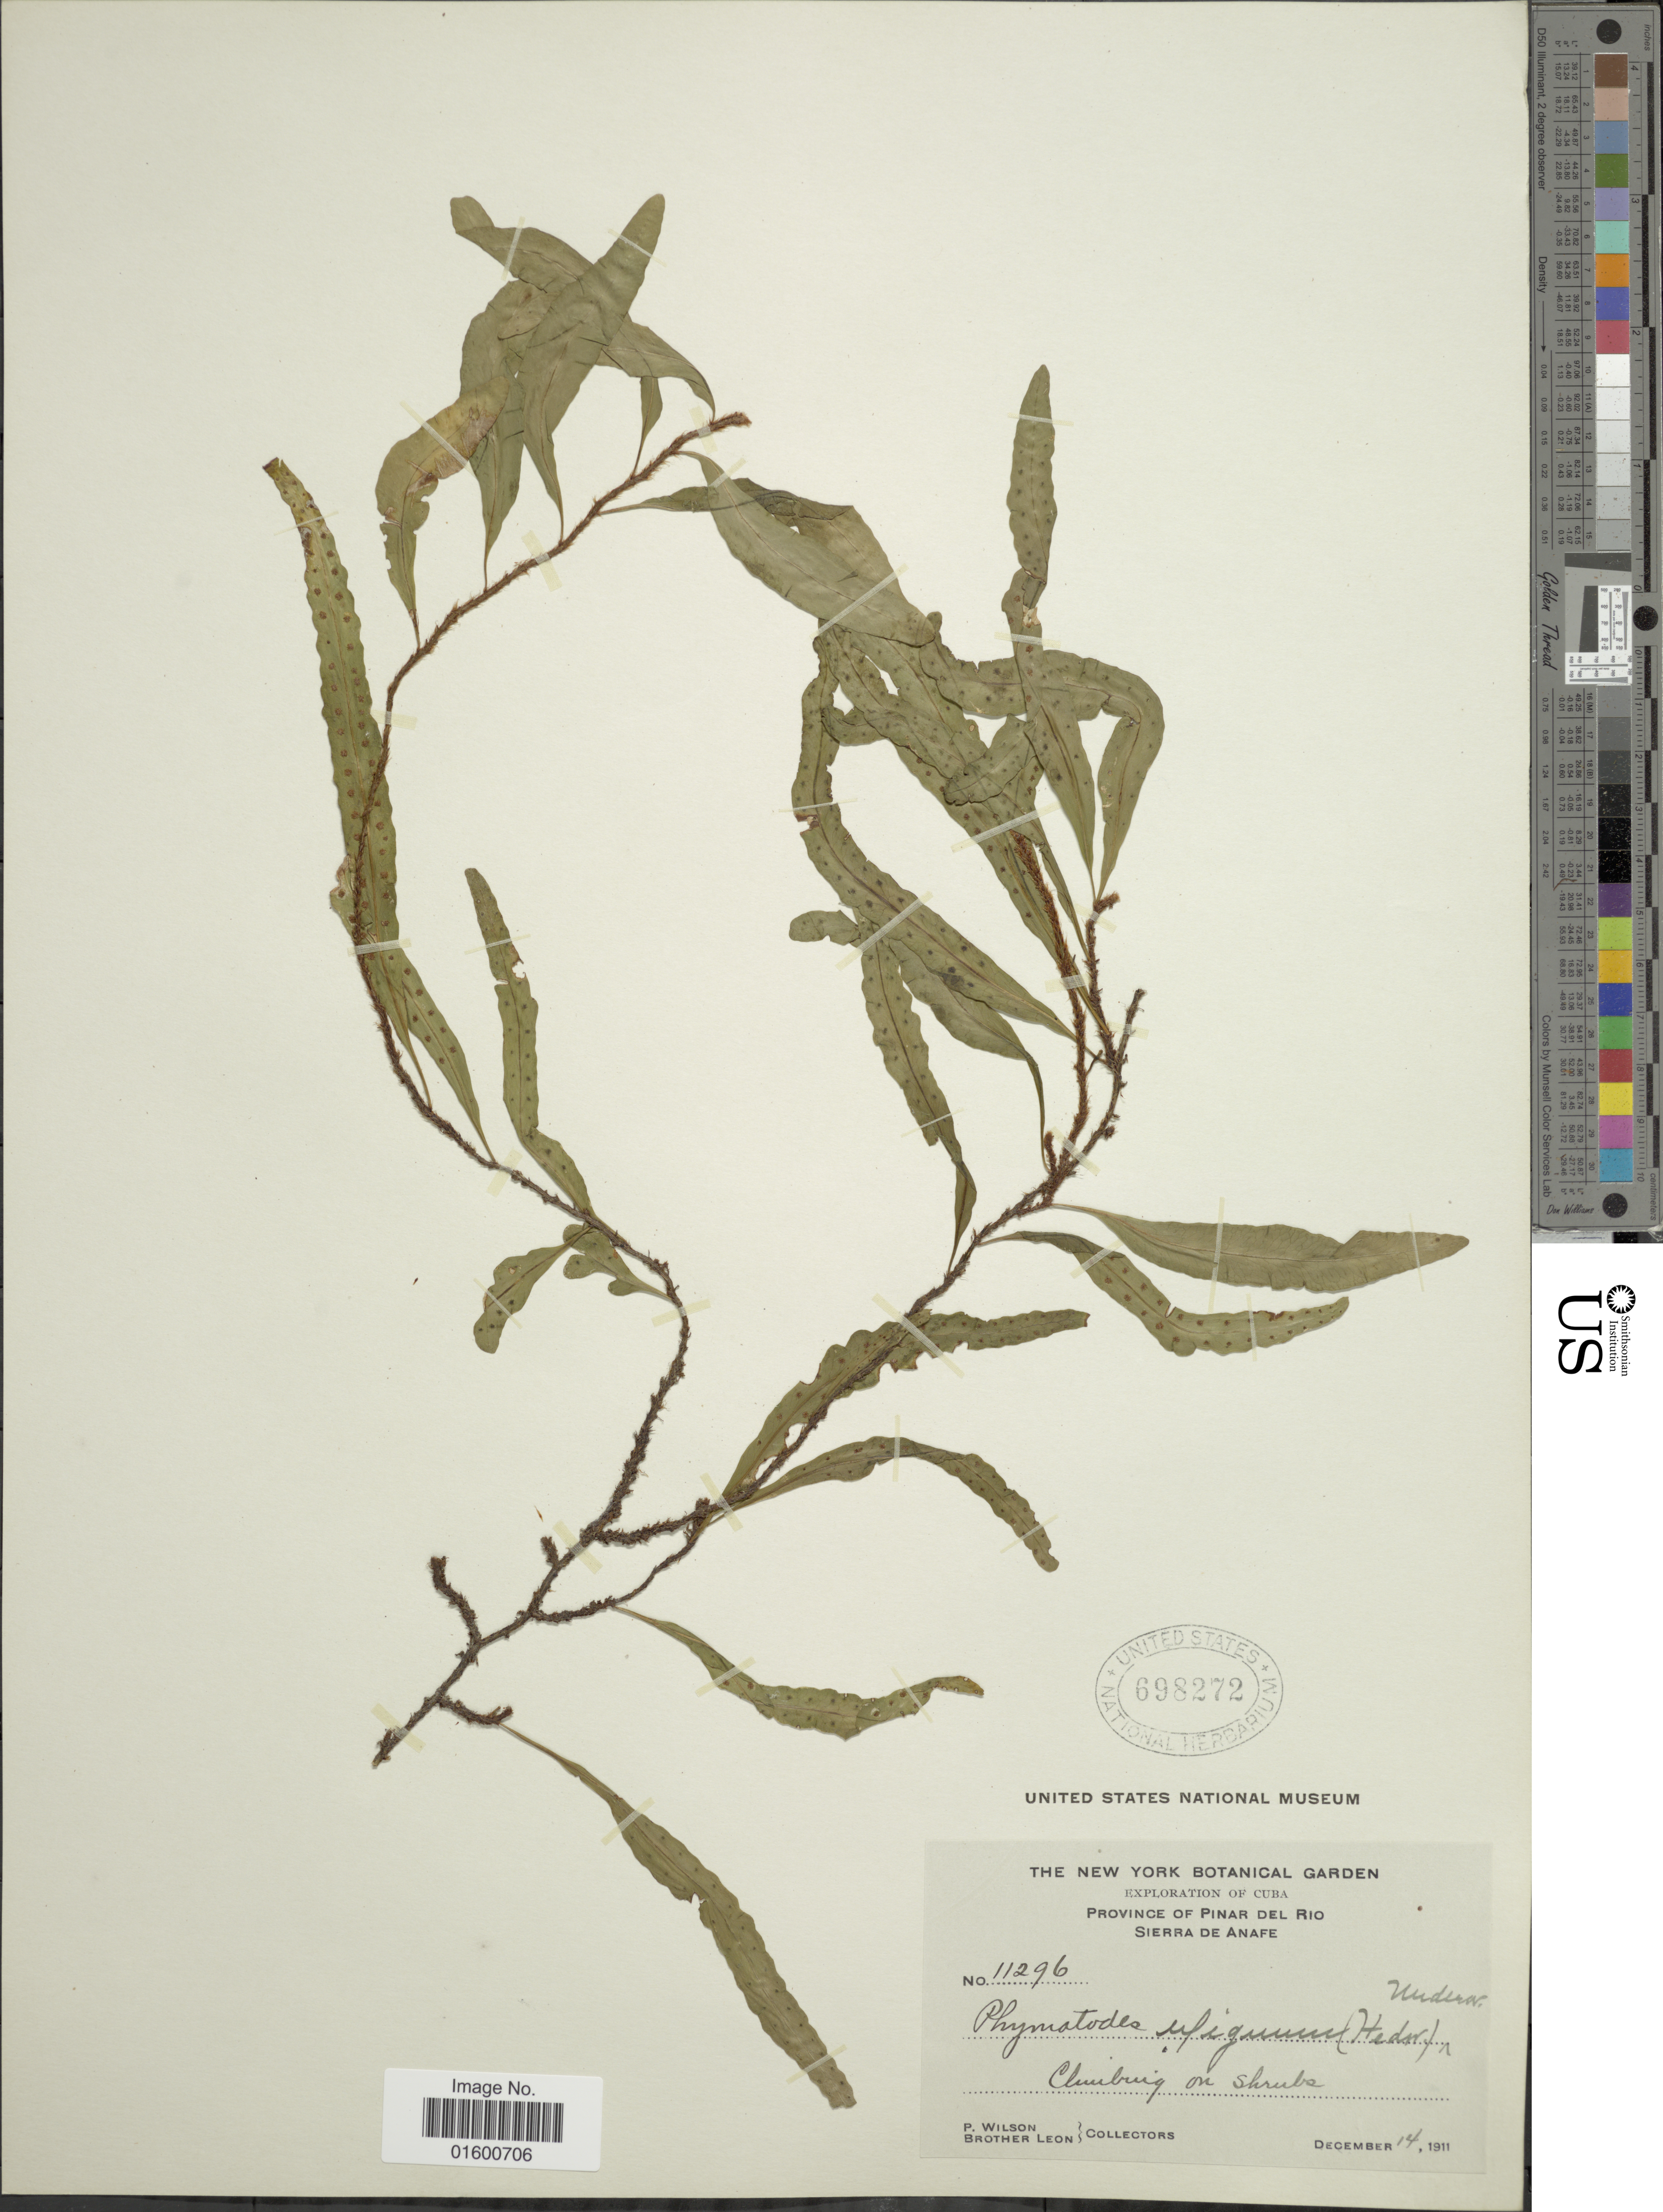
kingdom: Plantae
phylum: Tracheophyta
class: Polypodiopsida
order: Polypodiales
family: Polypodiaceae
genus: Microgramma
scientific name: Microgramma heterophylla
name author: (L.) Wherry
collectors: P. Wilson & Bro. León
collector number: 11296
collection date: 1911-12-14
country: Cuba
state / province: Pinar del Río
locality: Province of Pinar del Rio, Sierra de Anafe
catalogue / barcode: US 698272